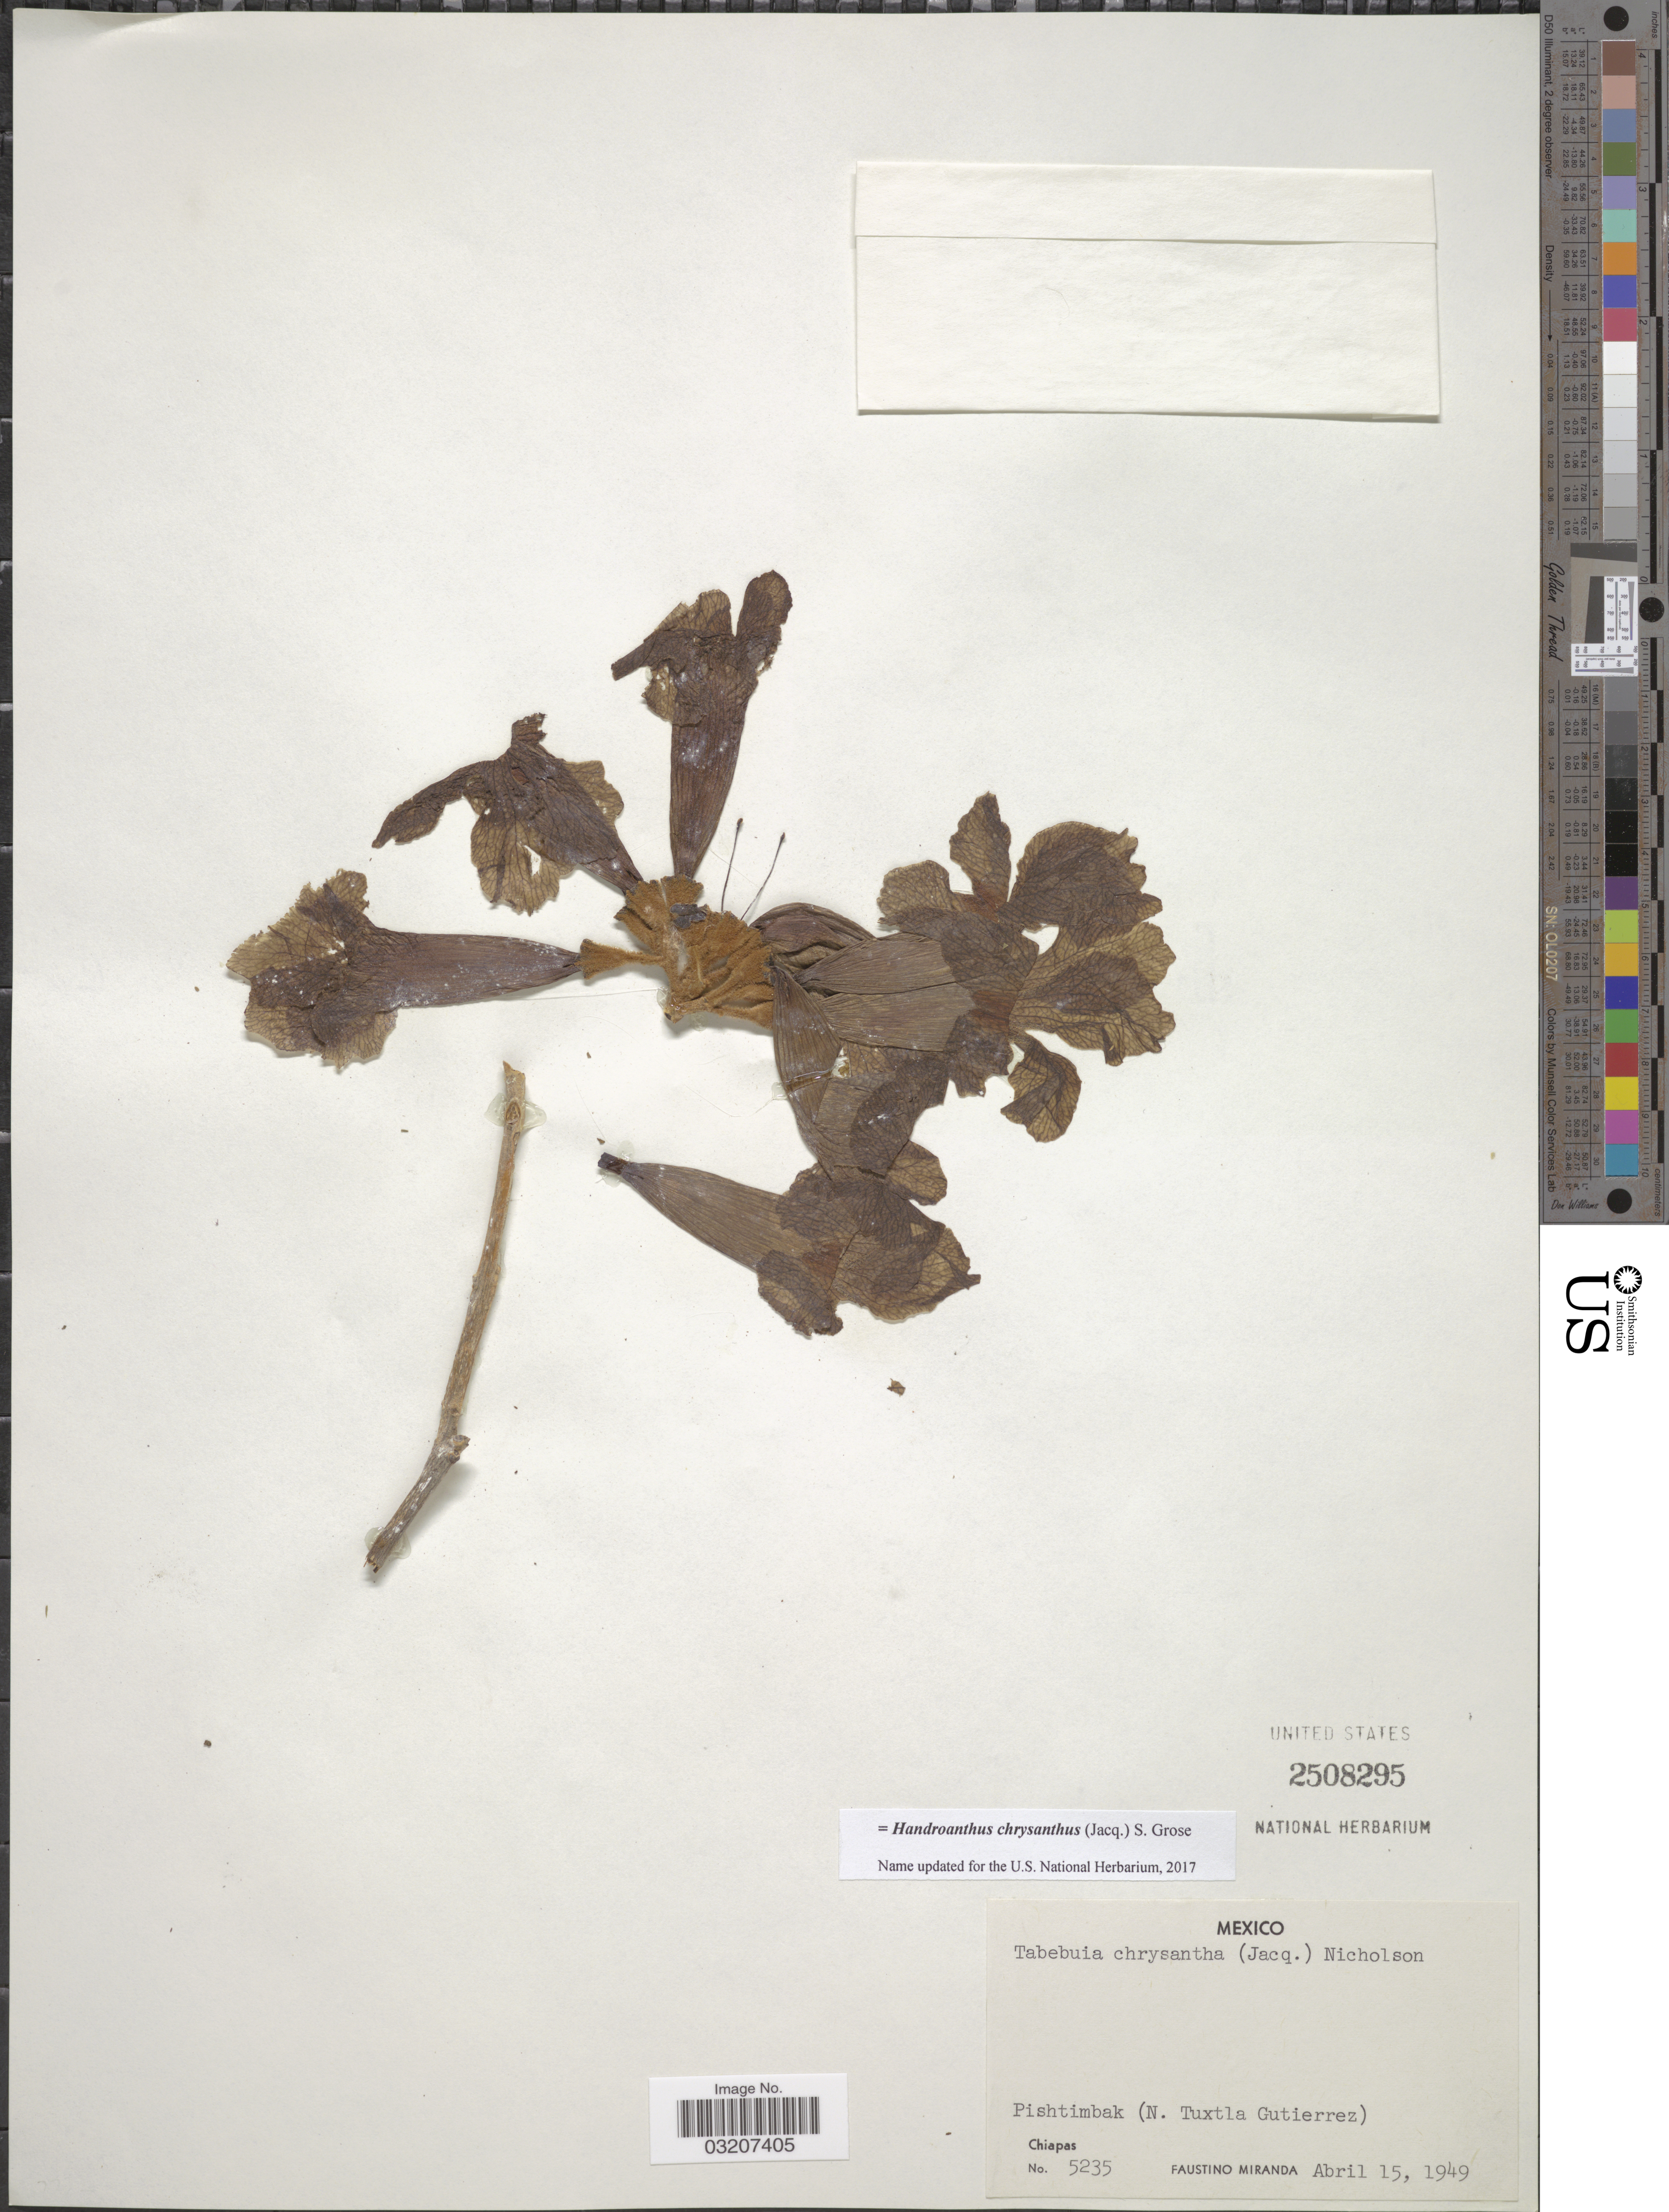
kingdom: Plantae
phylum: Tracheophyta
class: Magnoliopsida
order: Lamiales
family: Bignoniaceae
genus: Handroanthus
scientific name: Handroanthus chrysanthus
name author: (Jacq.) S.O. Grose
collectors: F. Miranda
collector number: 5235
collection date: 1949-04-15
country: Mexico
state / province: Chiapas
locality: Pishtimbak (N. Tuxtla Gutierrez).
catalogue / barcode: US 2508295